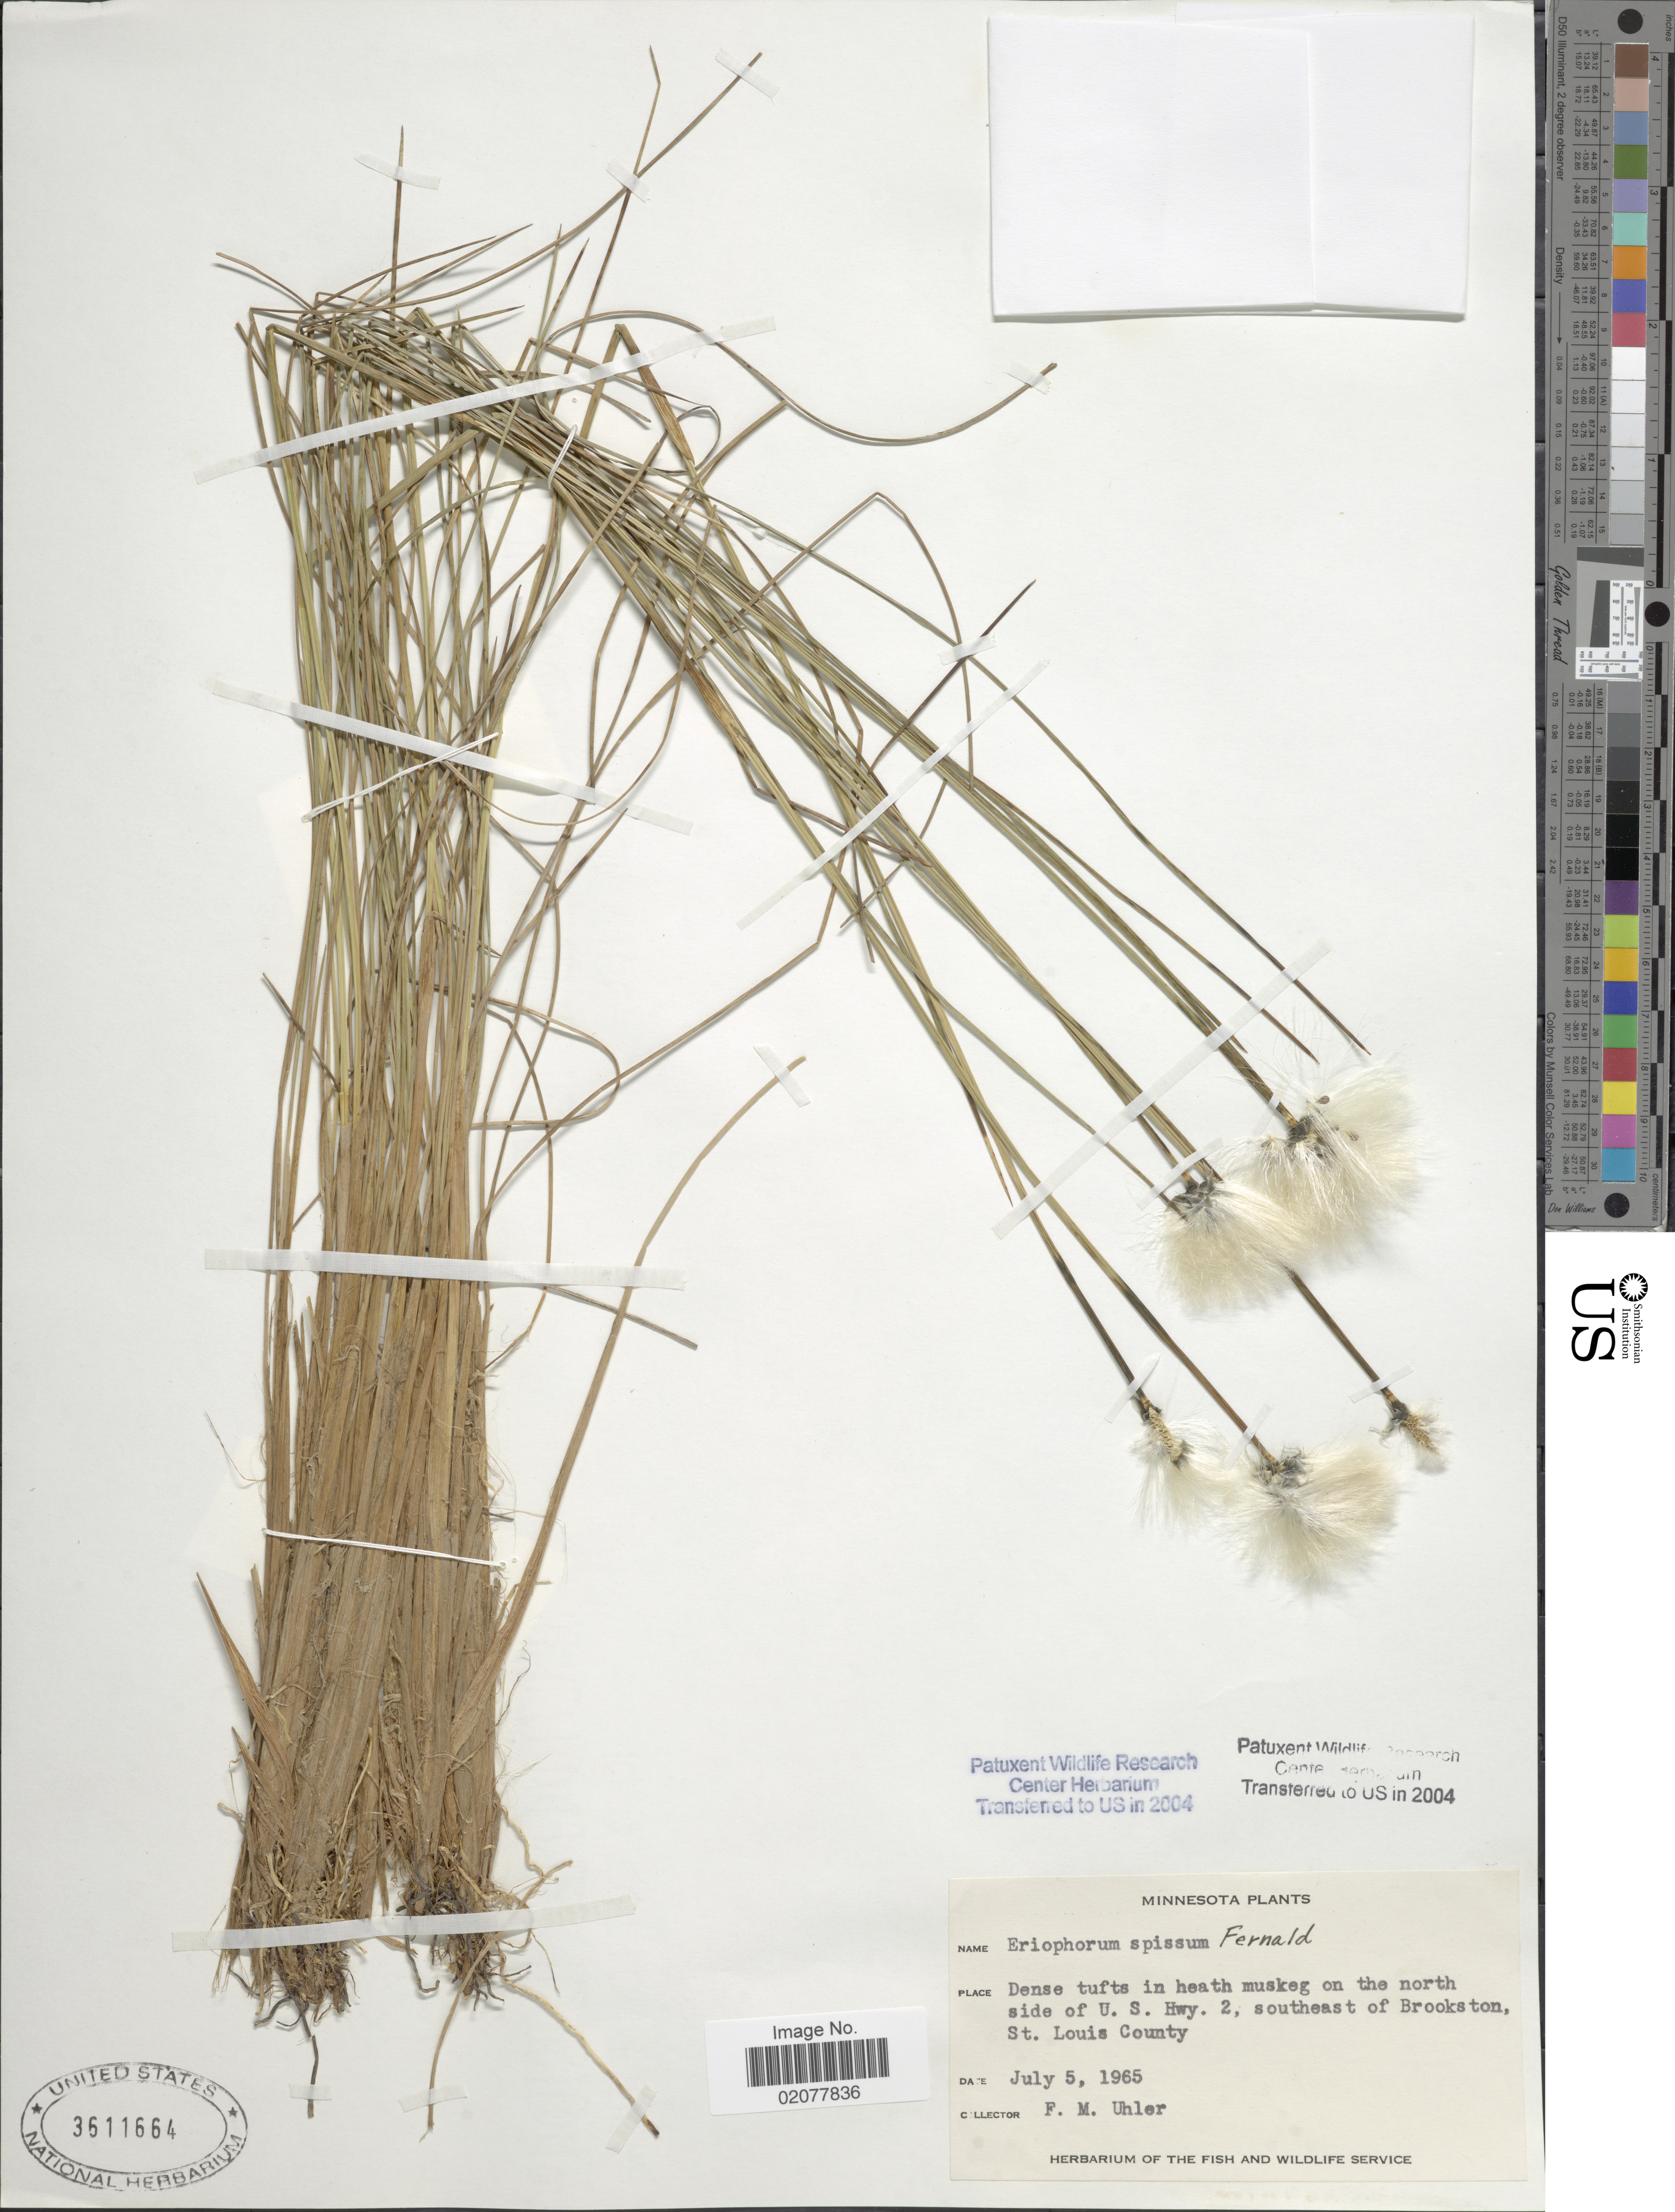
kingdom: Plantae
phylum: Tracheophyta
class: Liliopsida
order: Poales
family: Cyperaceae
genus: Eriophorum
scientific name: Eriophorum spissum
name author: Fernald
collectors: F. M. Uhler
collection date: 1965-07-05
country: United States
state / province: Minnesota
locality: Dense tufts in heath muskeg on the north side of U.S. Hwy. 2, southeast of Brookston, St. Louis County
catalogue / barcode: US 3611664